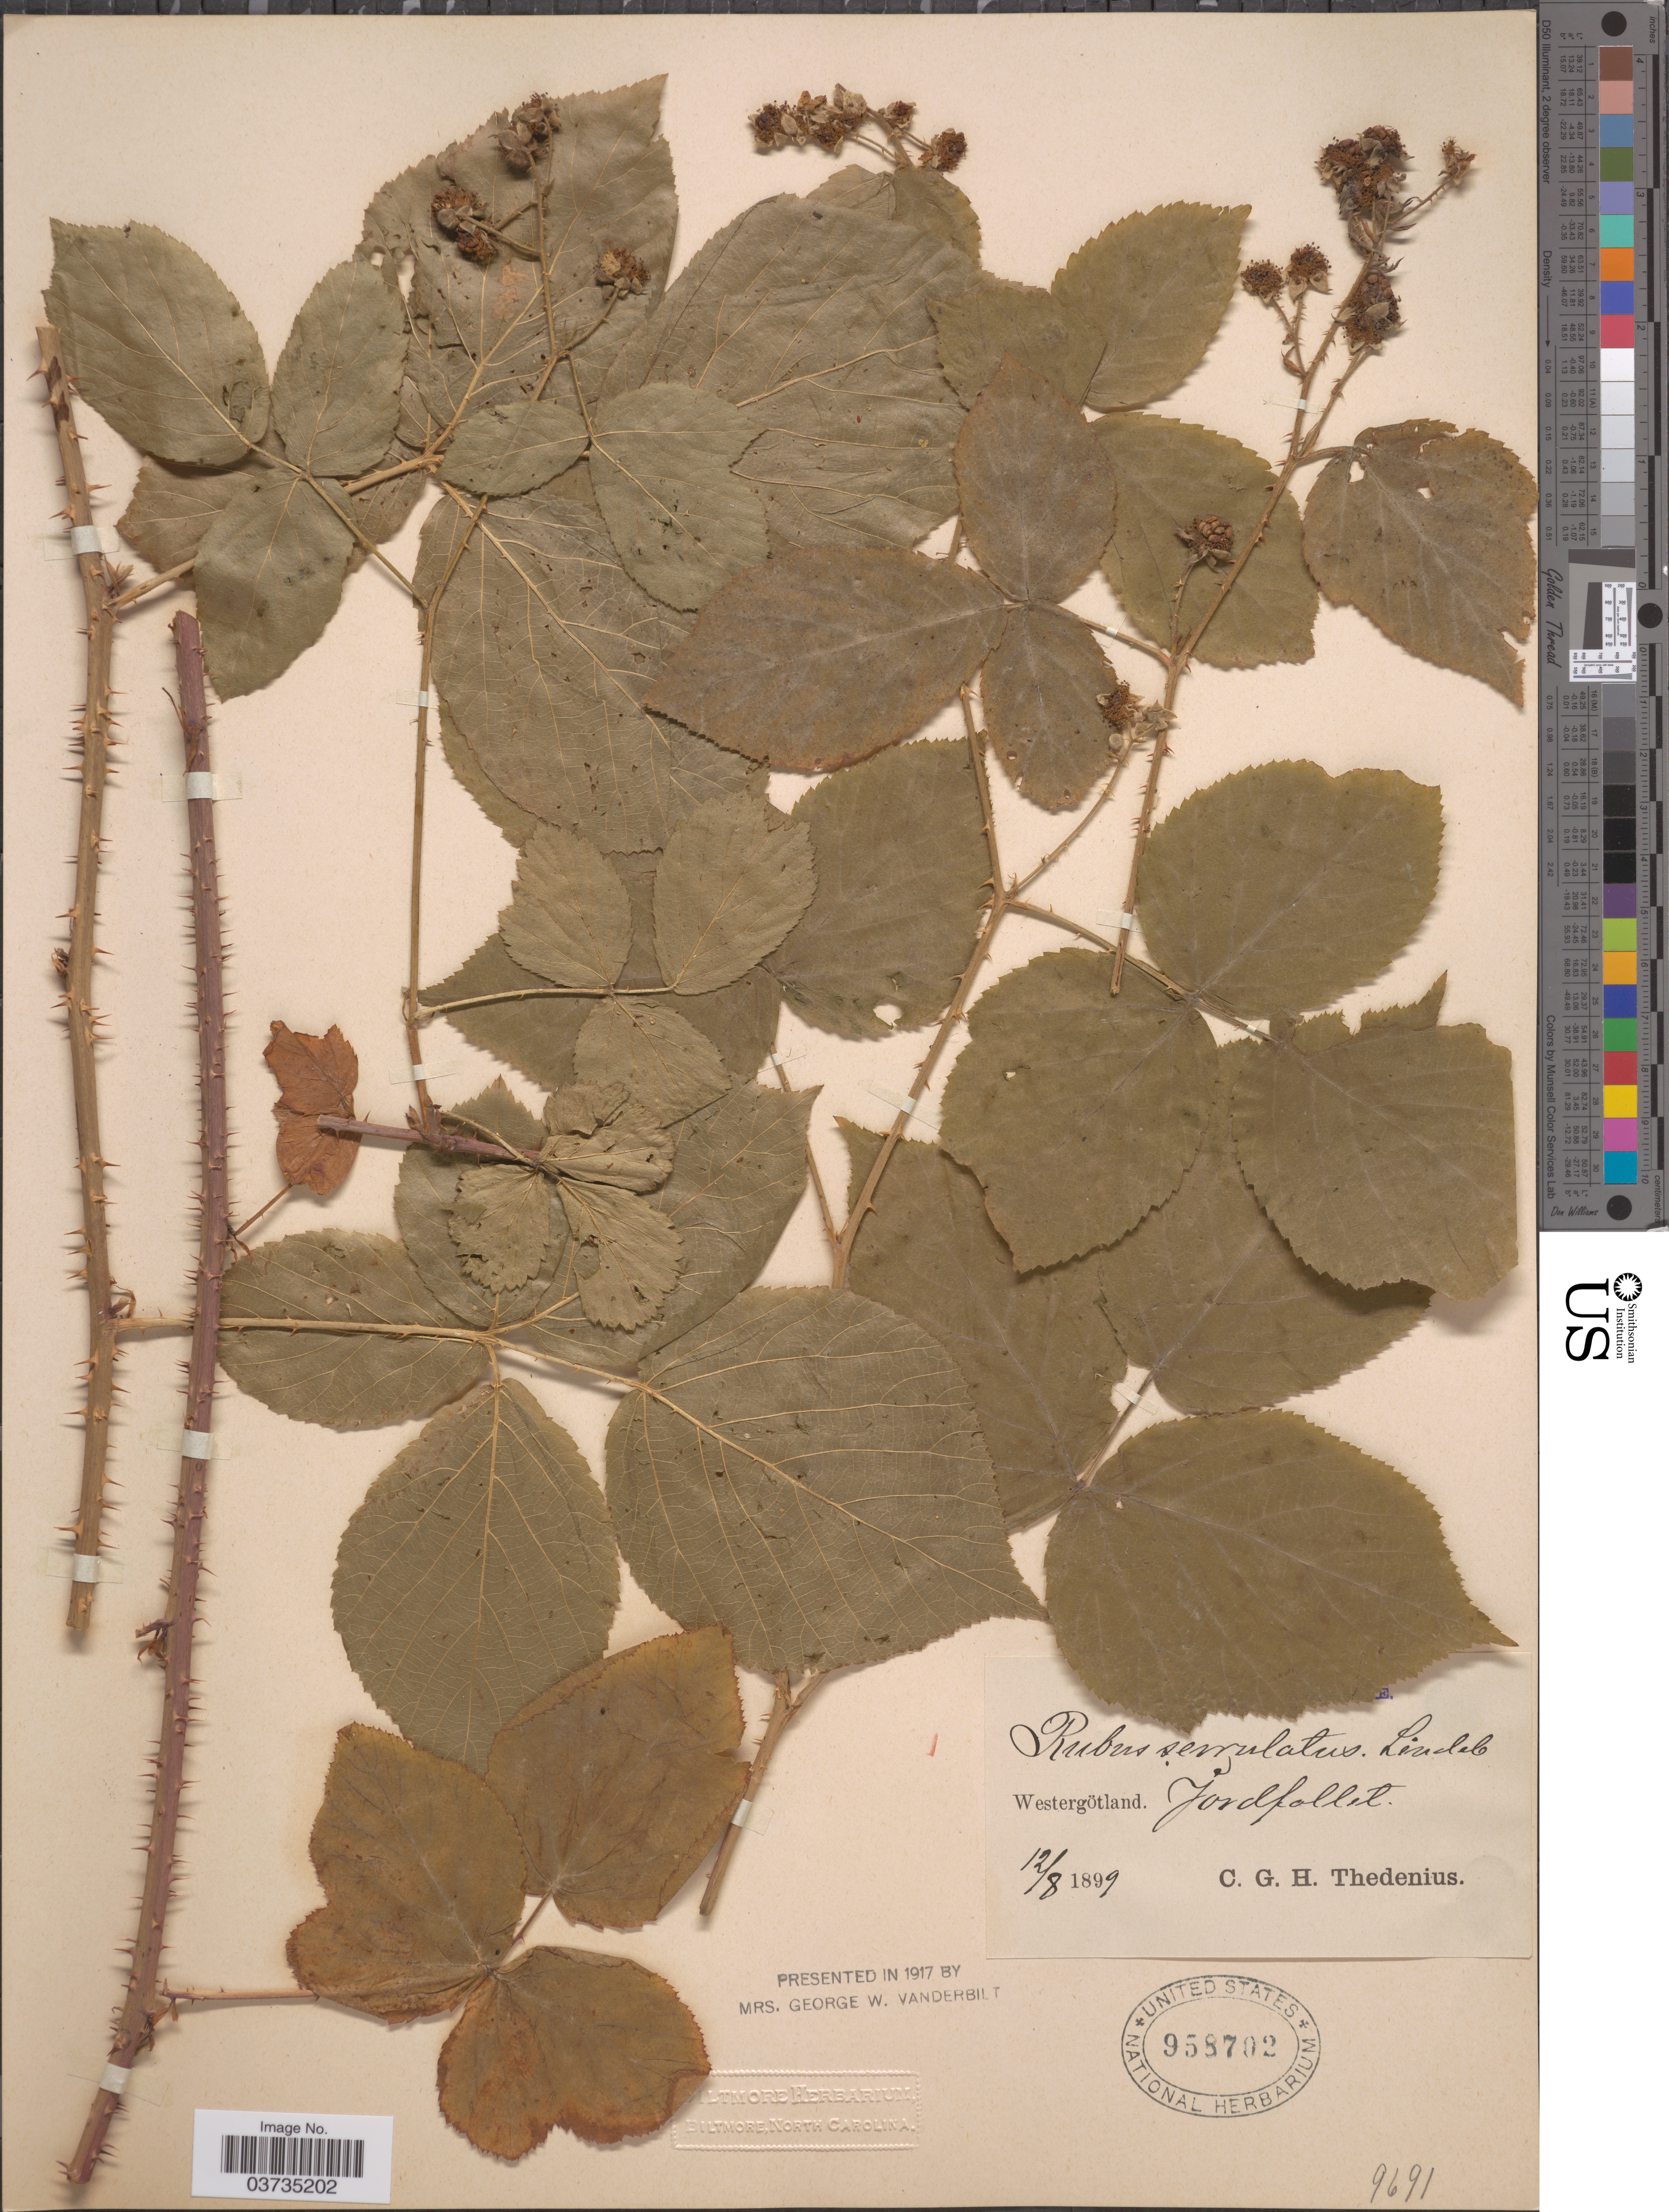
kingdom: Plantae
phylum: Tracheophyta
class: Magnoliopsida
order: Rosales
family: Rosaceae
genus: Rubus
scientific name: Rubus serrulatus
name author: Lindeb.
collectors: C. Thedenius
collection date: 1899-08-12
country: Sweden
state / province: Västra Götaland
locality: Westergötland. Jordfallet.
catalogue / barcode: US 958702